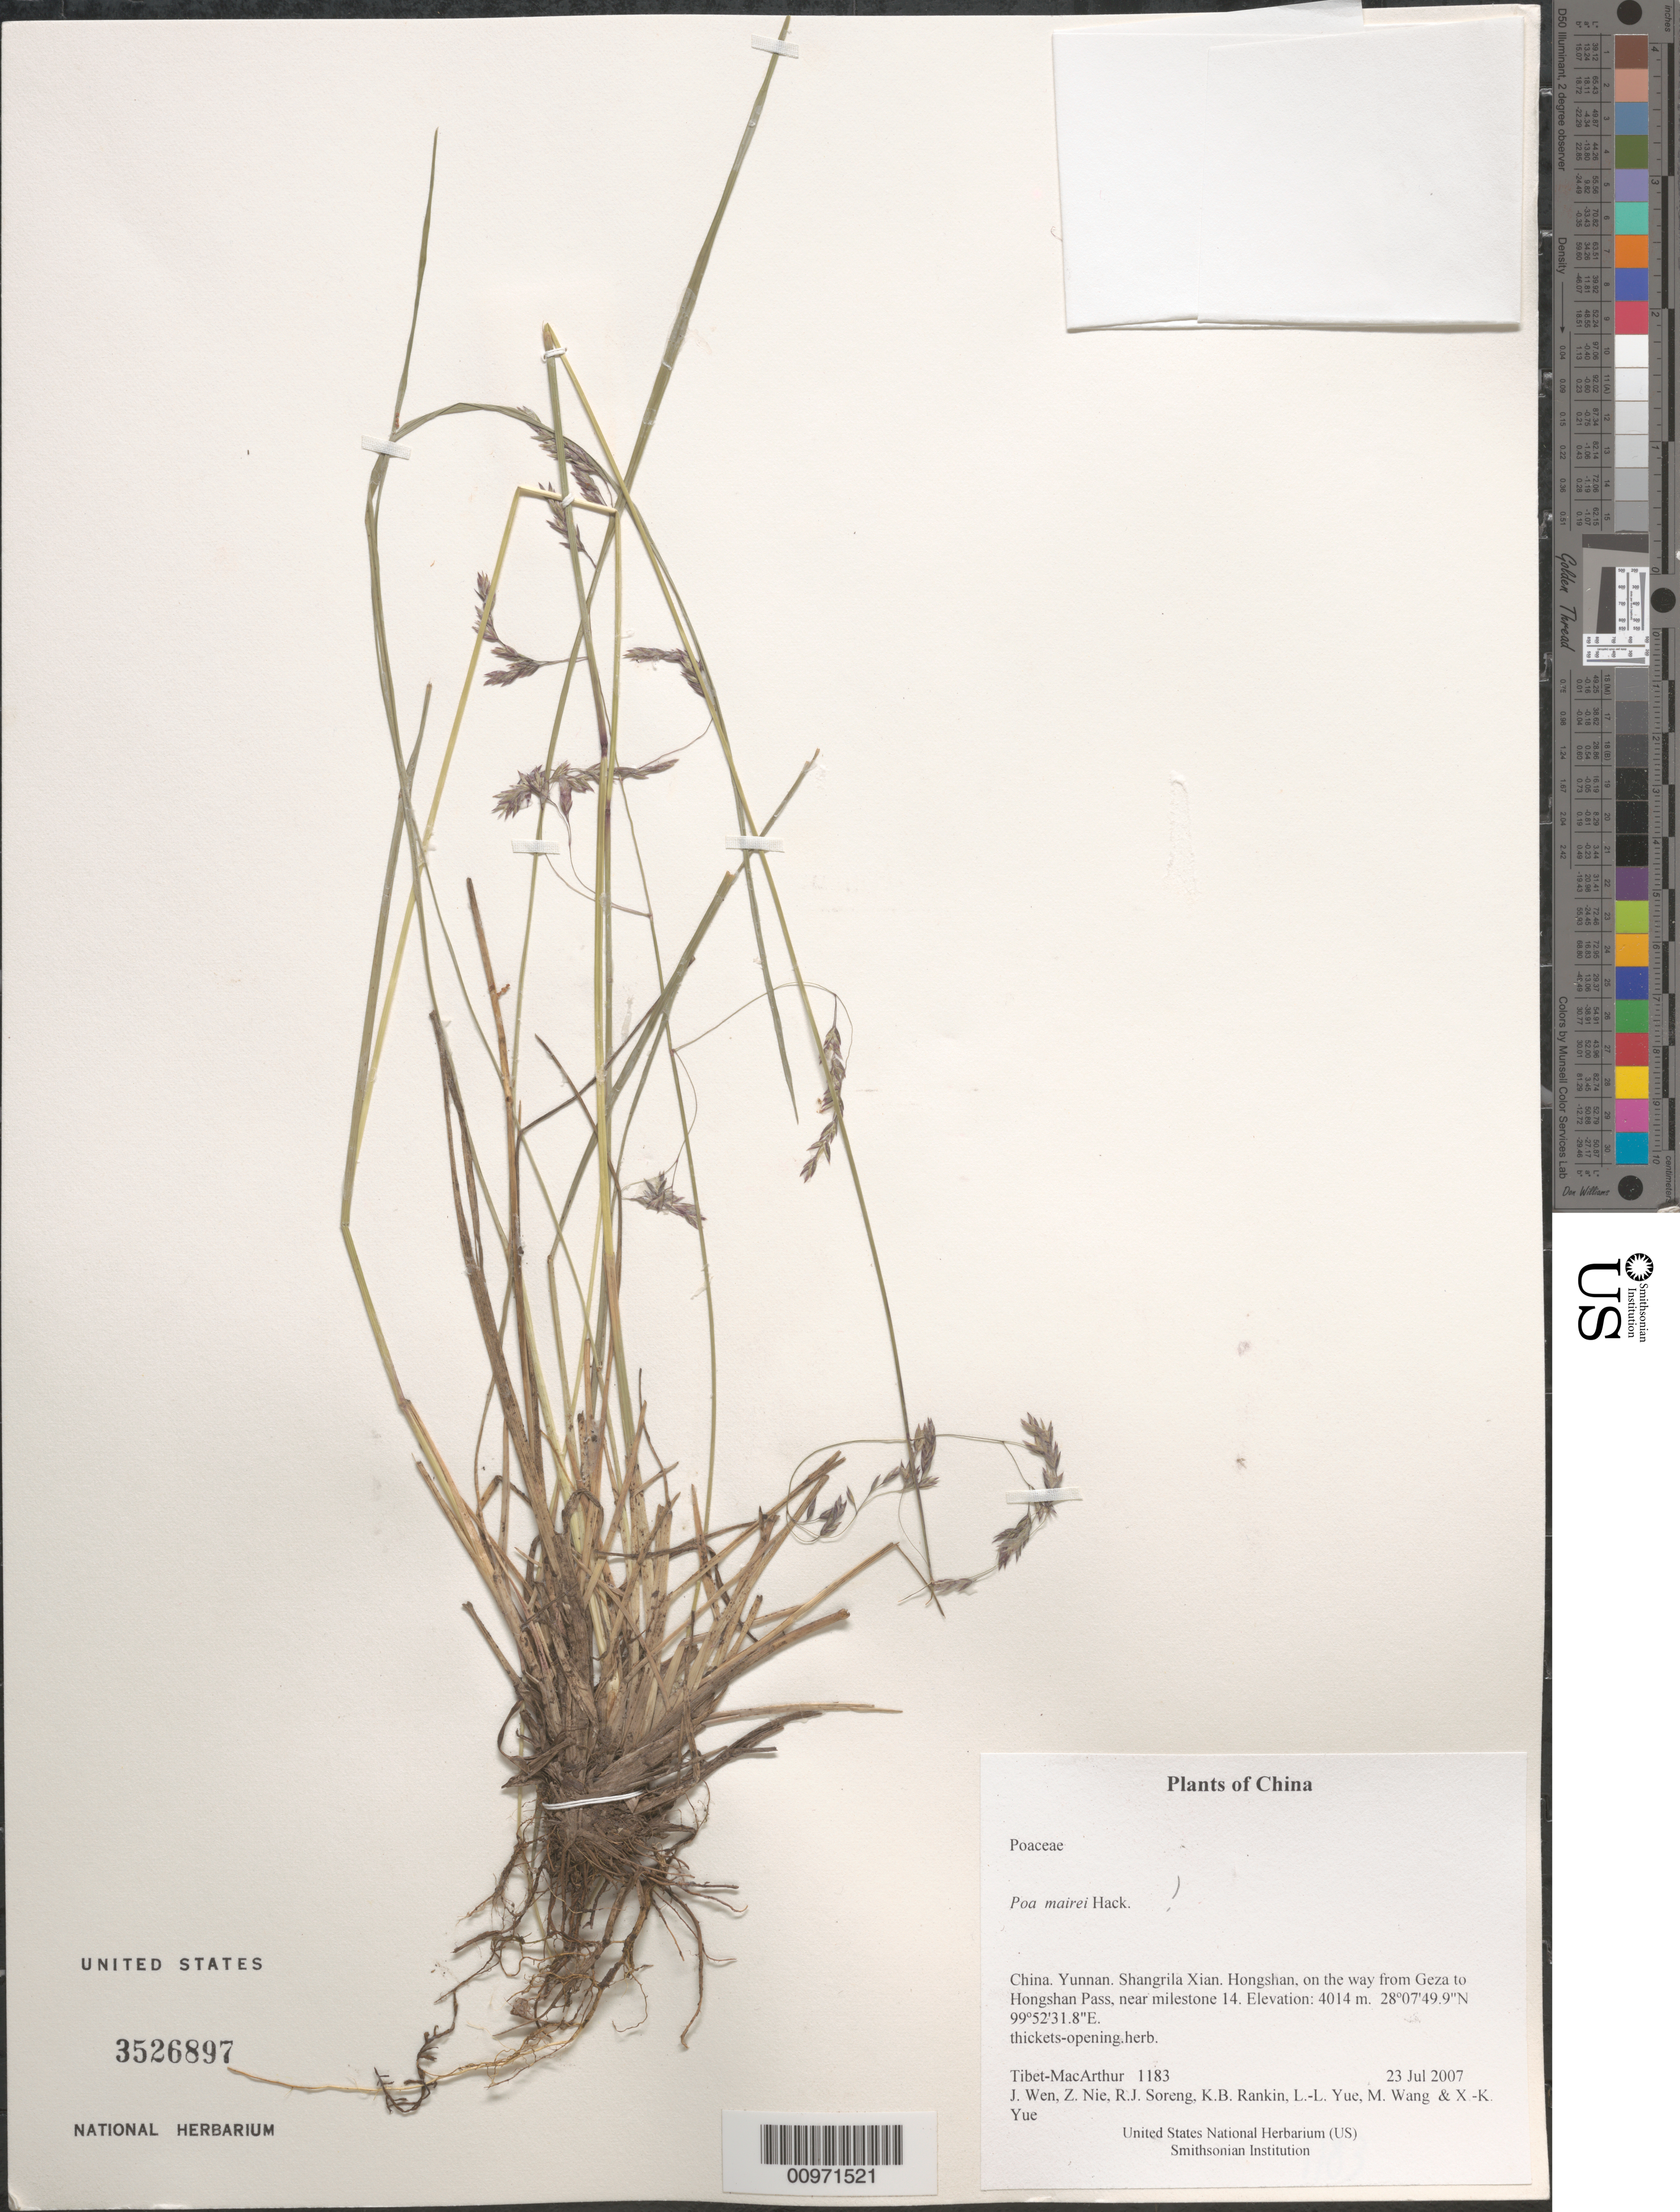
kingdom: Plantae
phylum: Tracheophyta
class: Liliopsida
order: Poales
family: Poaceae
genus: Poa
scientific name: Poa mairei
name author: Hack.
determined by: Soreng, Robert J., Research Associate (BOT), Smithsonian Institution - National Museum of Natural History (UNITED STATES)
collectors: Tibet-MacArthur, J. Wen, Z. Nie, R. J. Soreng, K. Rankin, L. Yue, M. Wang & X. Yue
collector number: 1183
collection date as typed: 23 Jul 2007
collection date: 2007-07-23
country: China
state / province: Yunnan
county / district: Shangrila Xian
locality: Hongshan, on the way from Geza to Hongshan Pass, near milestone 14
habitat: thickets-opening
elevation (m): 4014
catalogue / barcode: US 3526897